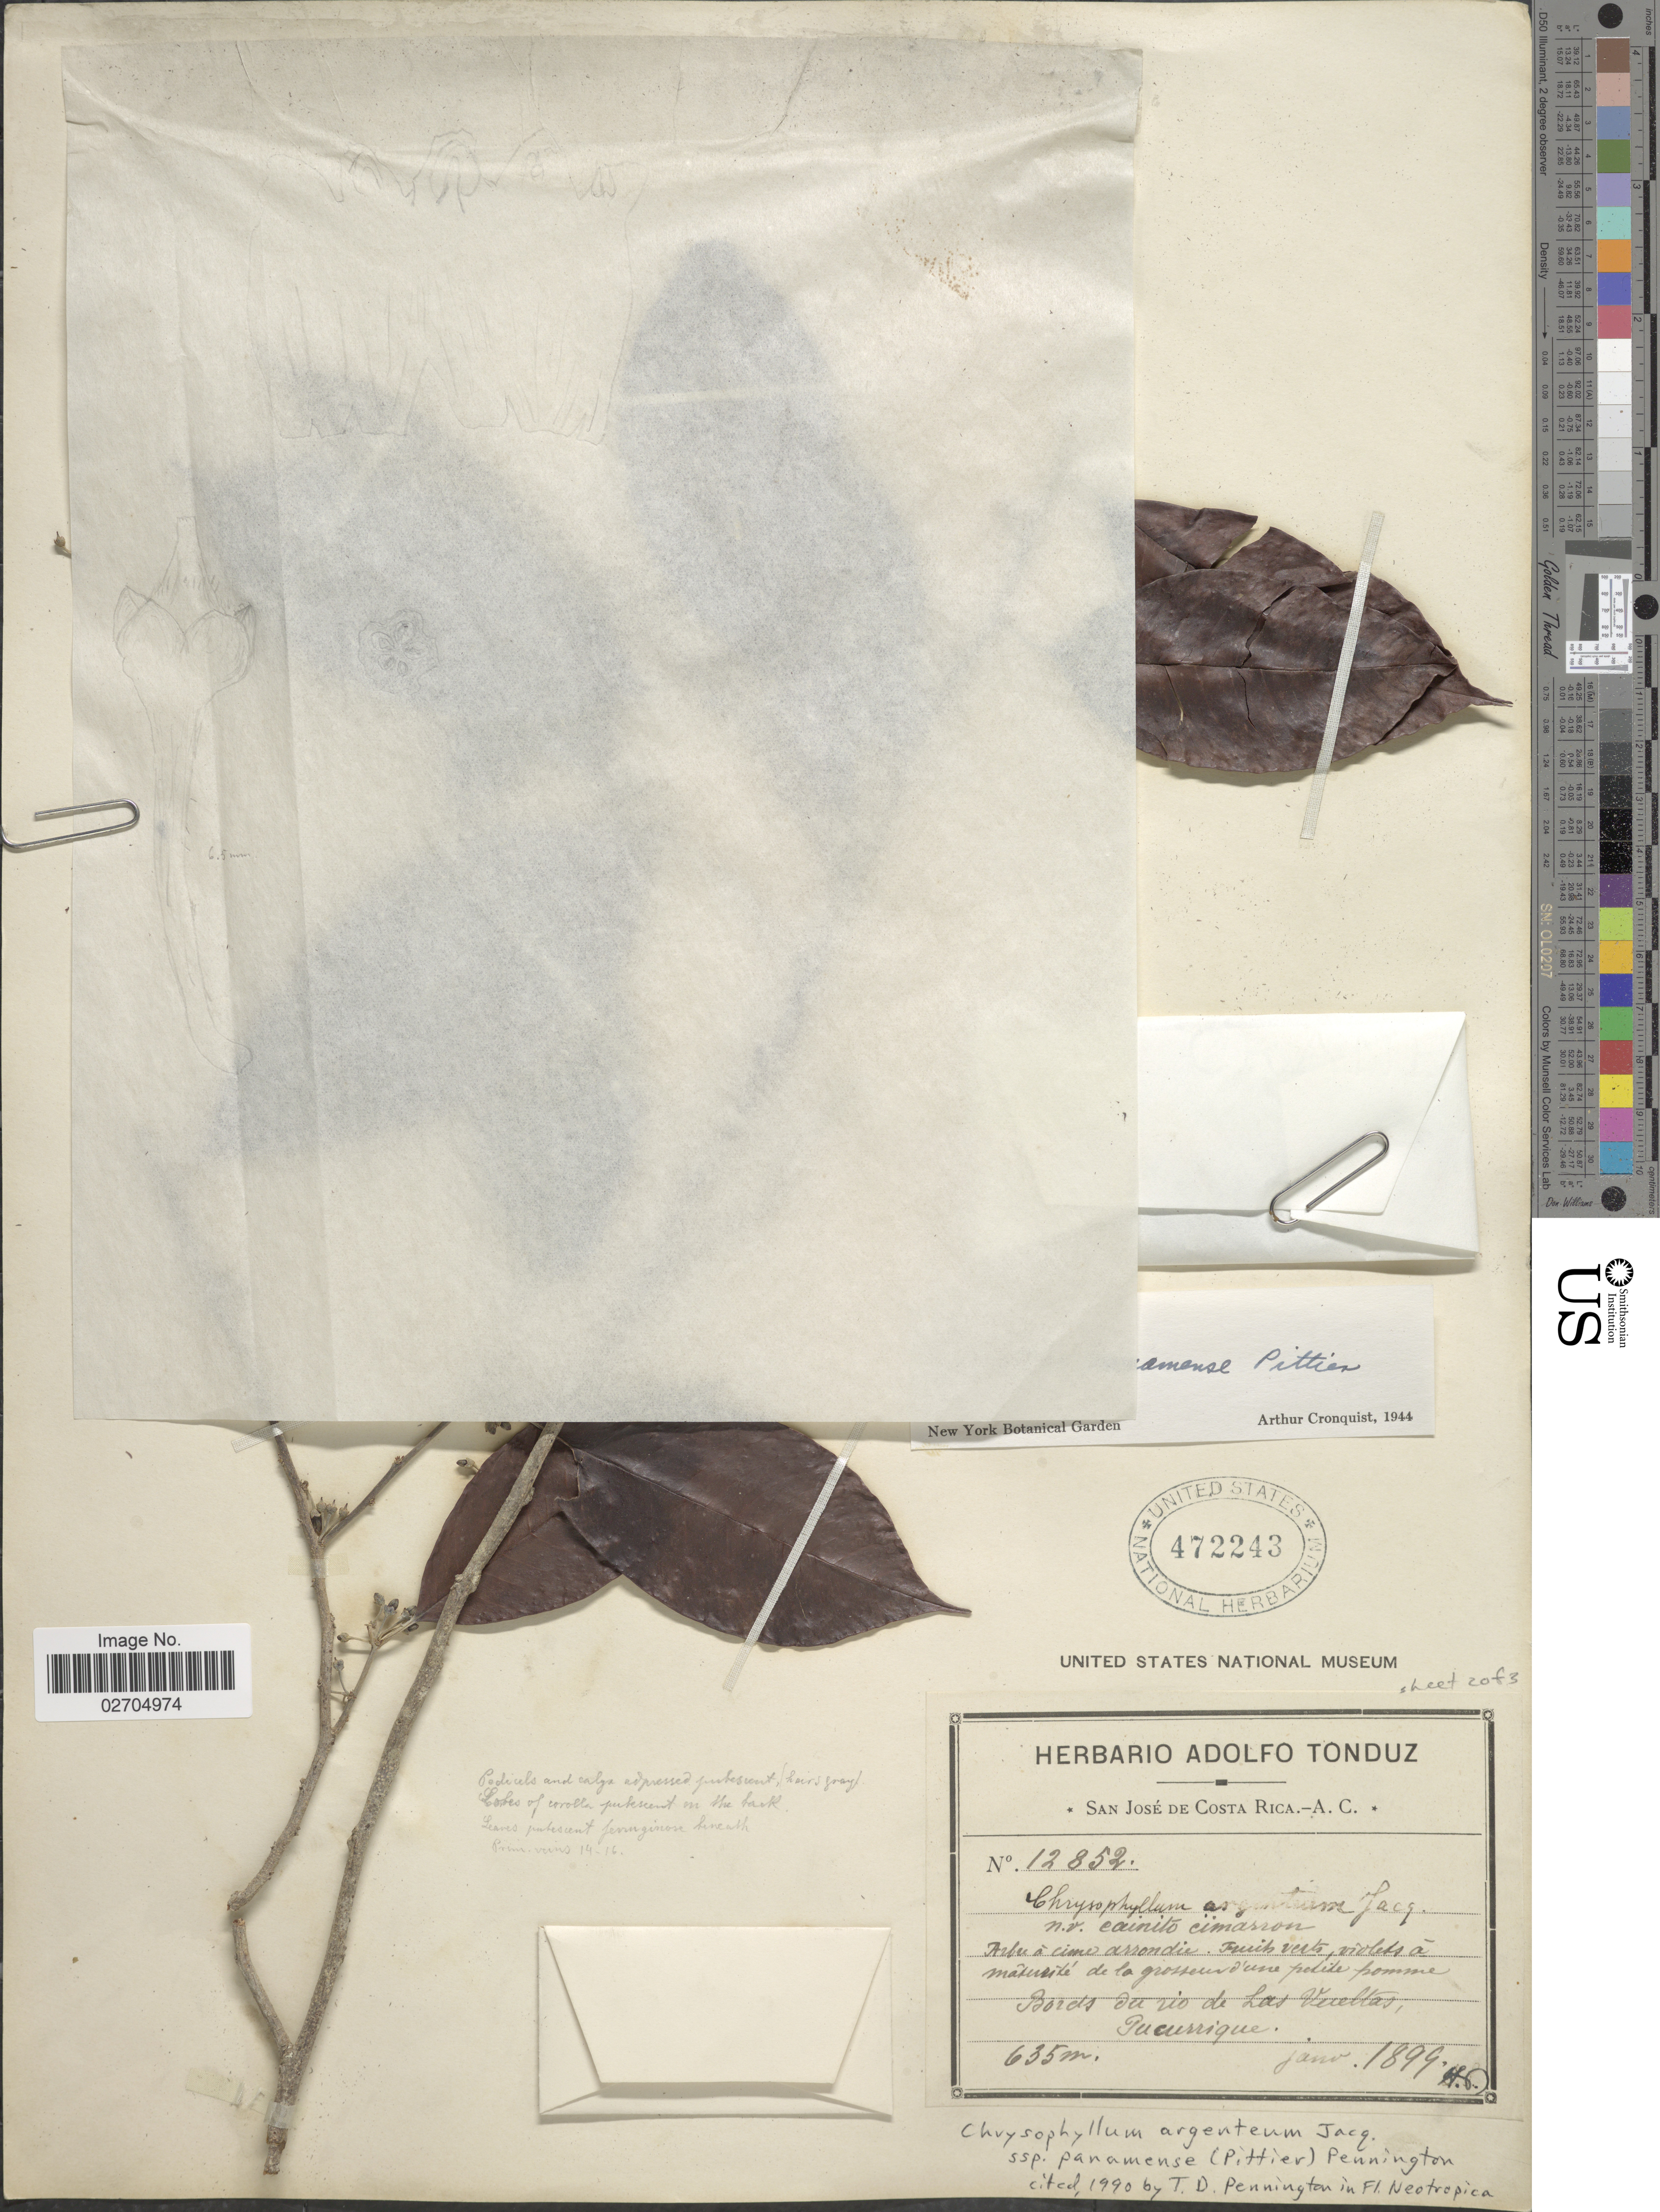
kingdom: Plantae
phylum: Tracheophyta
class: Magnoliopsida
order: Ericales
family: Sapotaceae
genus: Chrysophyllum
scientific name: Chrysophyllum argenteum subsp. panamense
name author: Jacq.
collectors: A. Tonduz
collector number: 12852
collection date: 1899-06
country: Costa Rica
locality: Bords du rio de Las Vueltas, Tucurrique.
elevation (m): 635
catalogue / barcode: US 472243